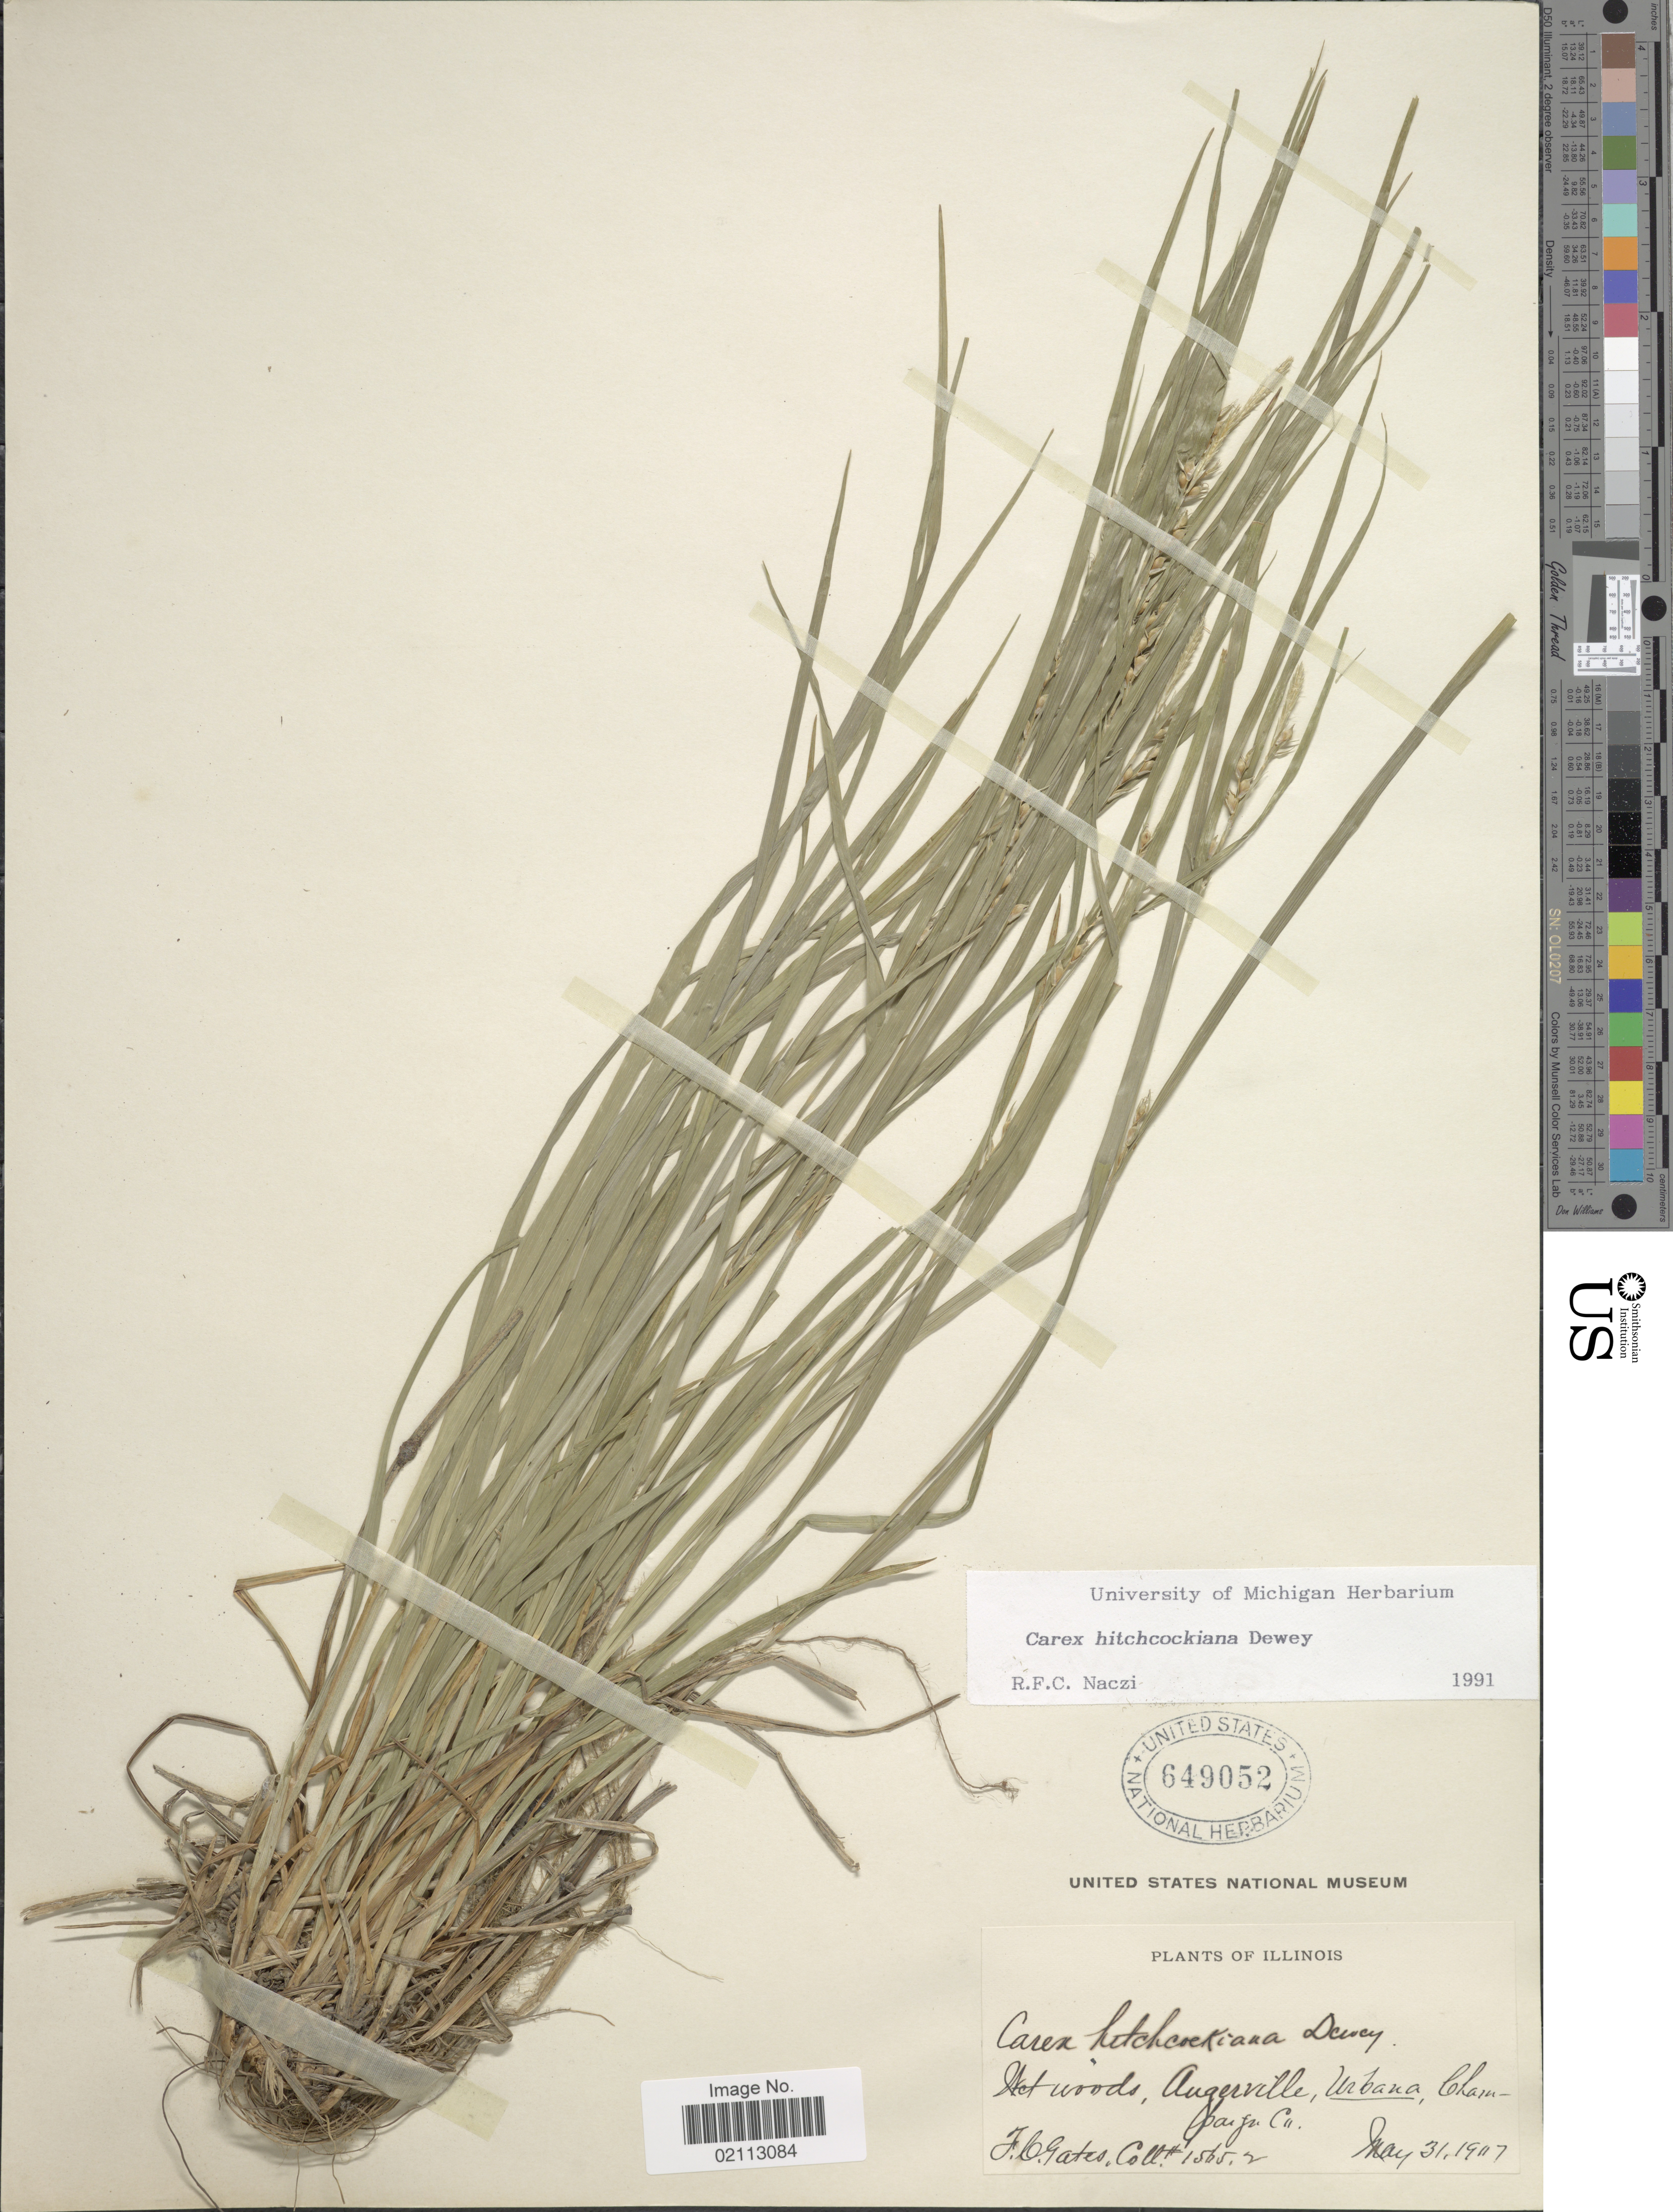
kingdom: Plantae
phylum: Tracheophyta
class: Liliopsida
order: Poales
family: Cyperaceae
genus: Carex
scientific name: Carex hitchcockiana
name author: Dewey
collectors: F. C. Gates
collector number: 15652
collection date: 1907-05-31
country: United States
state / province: Illinois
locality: Wet woods, Augerville, Urbana, Champaign Co.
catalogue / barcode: US 649052